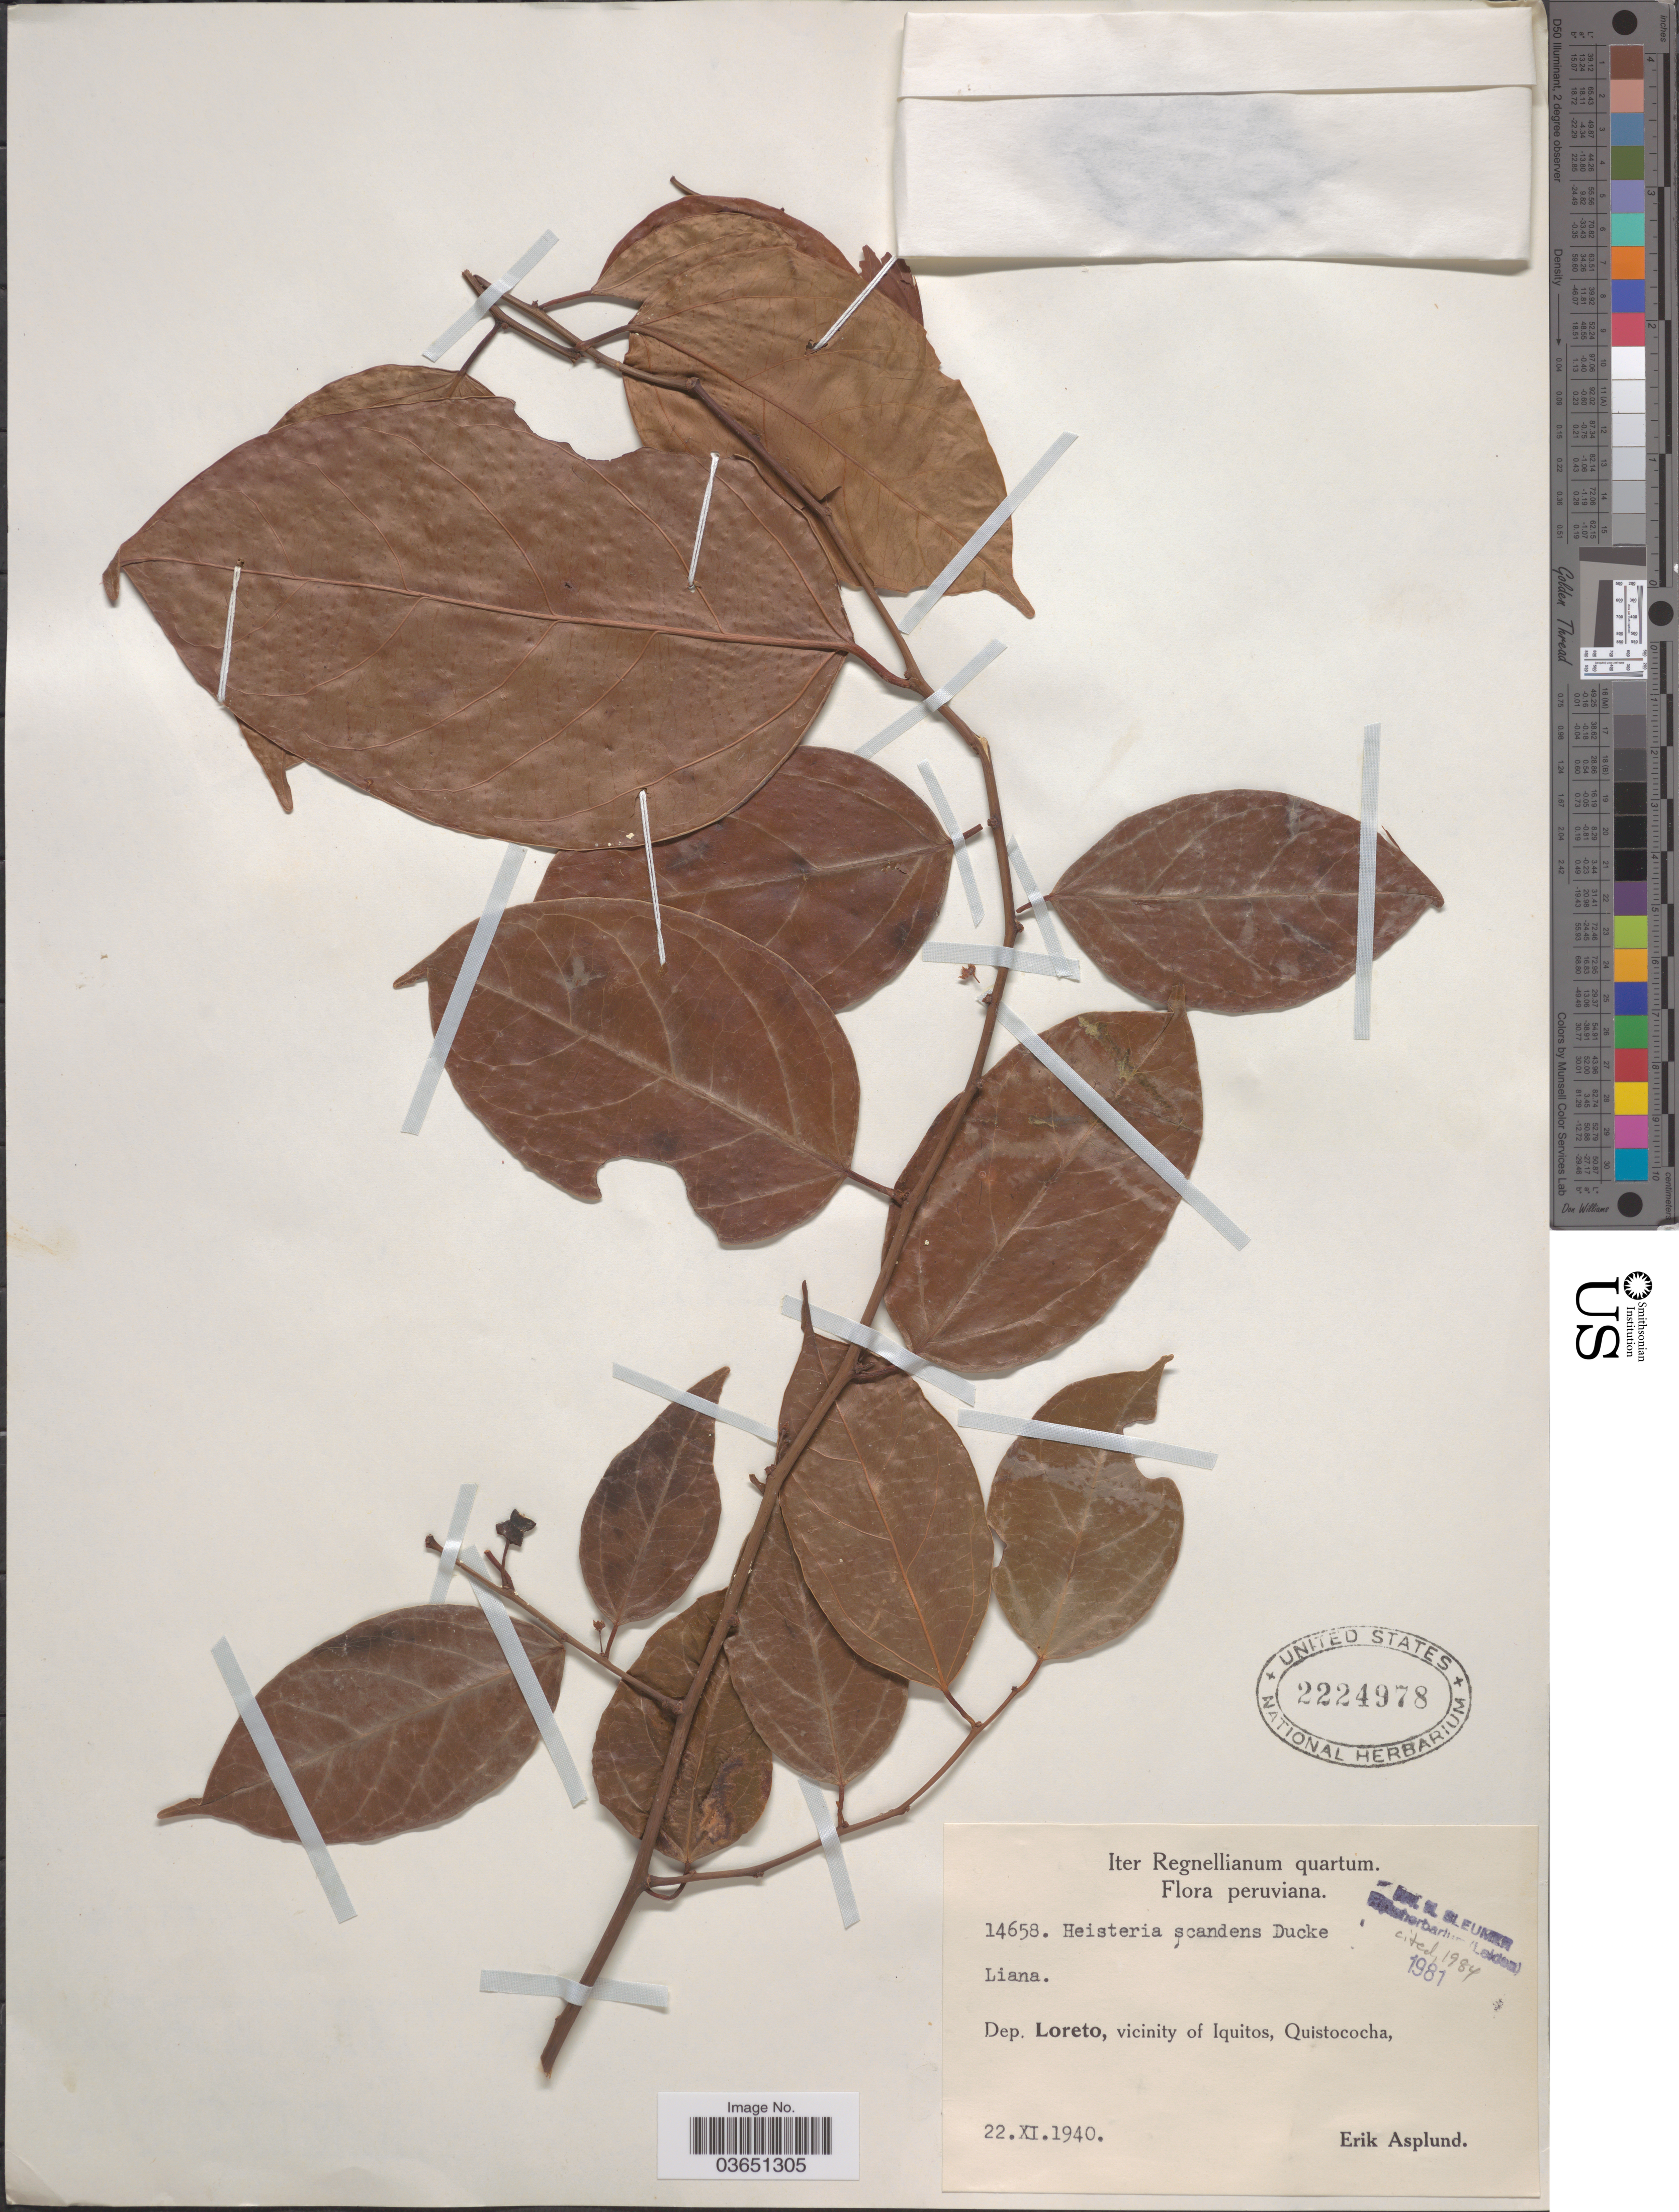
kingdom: Plantae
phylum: Tracheophyta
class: Magnoliopsida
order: Santalales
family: Erythropalaceae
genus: Heisteria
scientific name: Heisteria scandens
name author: Ducke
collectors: E. Asplund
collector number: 14658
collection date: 1940-11-22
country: Peru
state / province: Loreto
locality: Dep. Loreto, vicinity of Iquitos, Quistococha.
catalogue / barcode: US 2224978